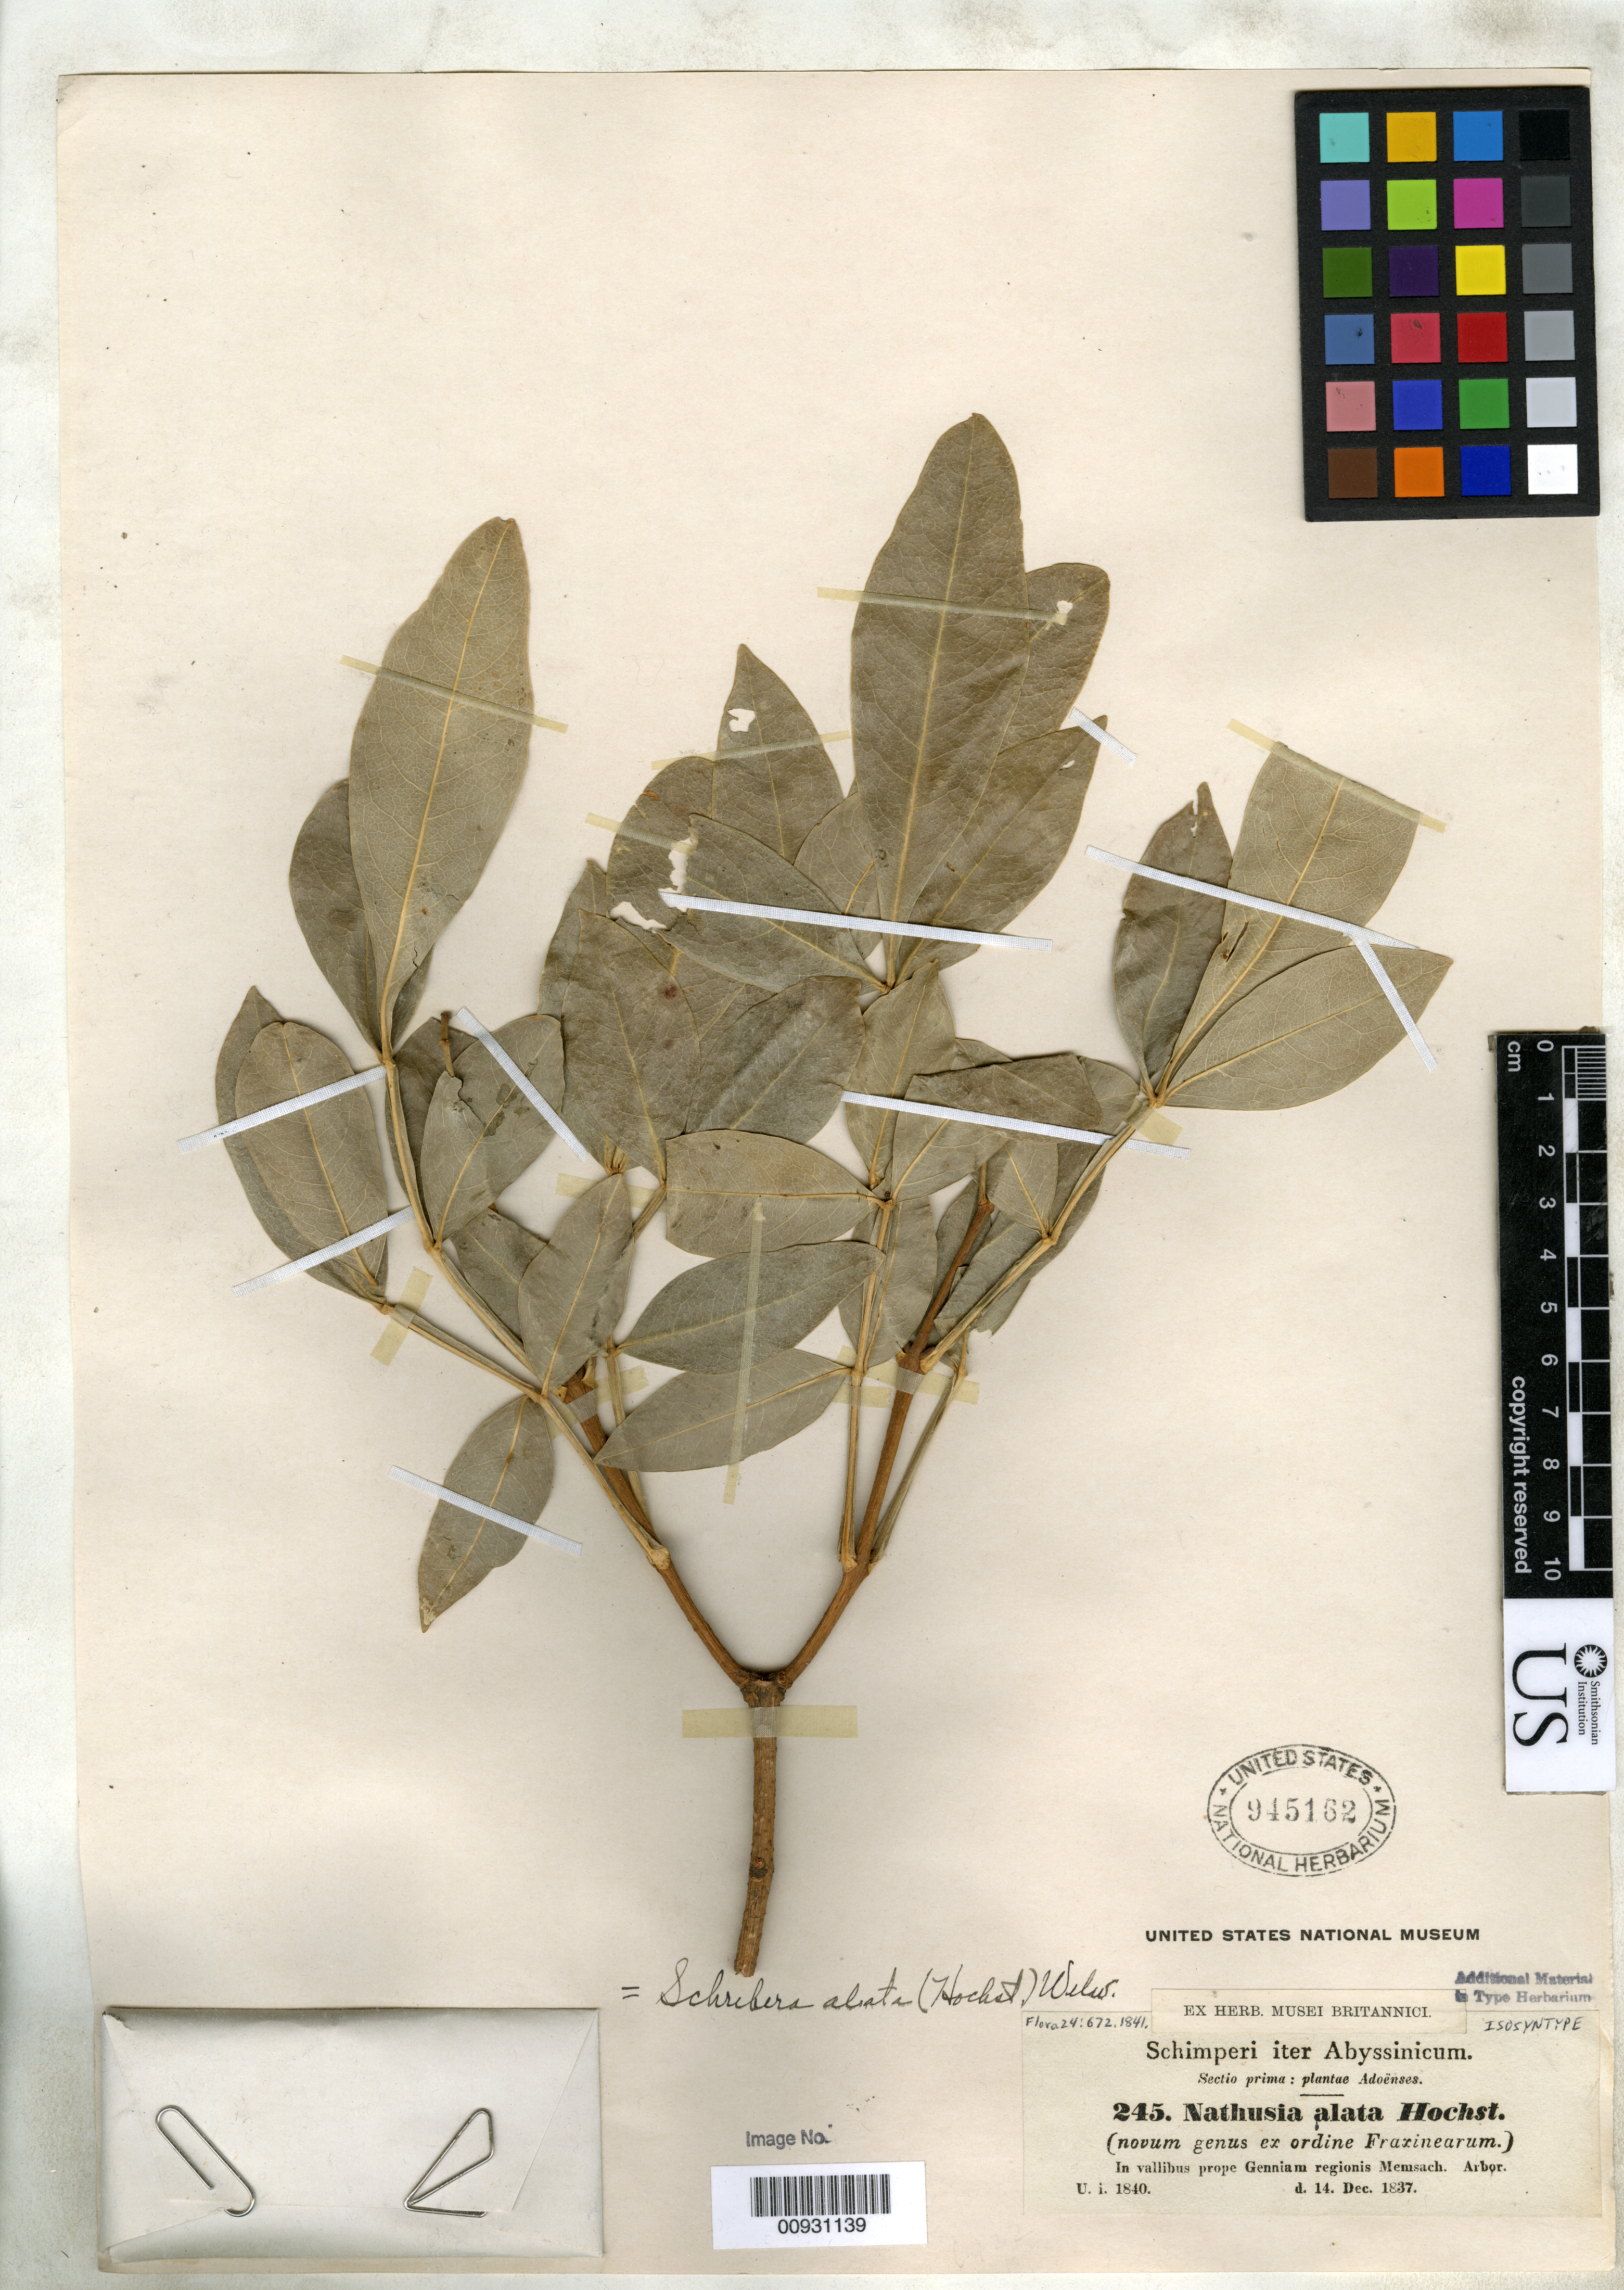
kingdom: Plantae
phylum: Tracheophyta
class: Magnoliopsida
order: Lamiales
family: Oleaceae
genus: Nathusia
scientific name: Nathusia alata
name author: Hochst.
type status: Isosyntype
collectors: G. W. Schimper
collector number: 245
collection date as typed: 14 Dec 1837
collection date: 1837-12-14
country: Ethiopia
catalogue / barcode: US 945162